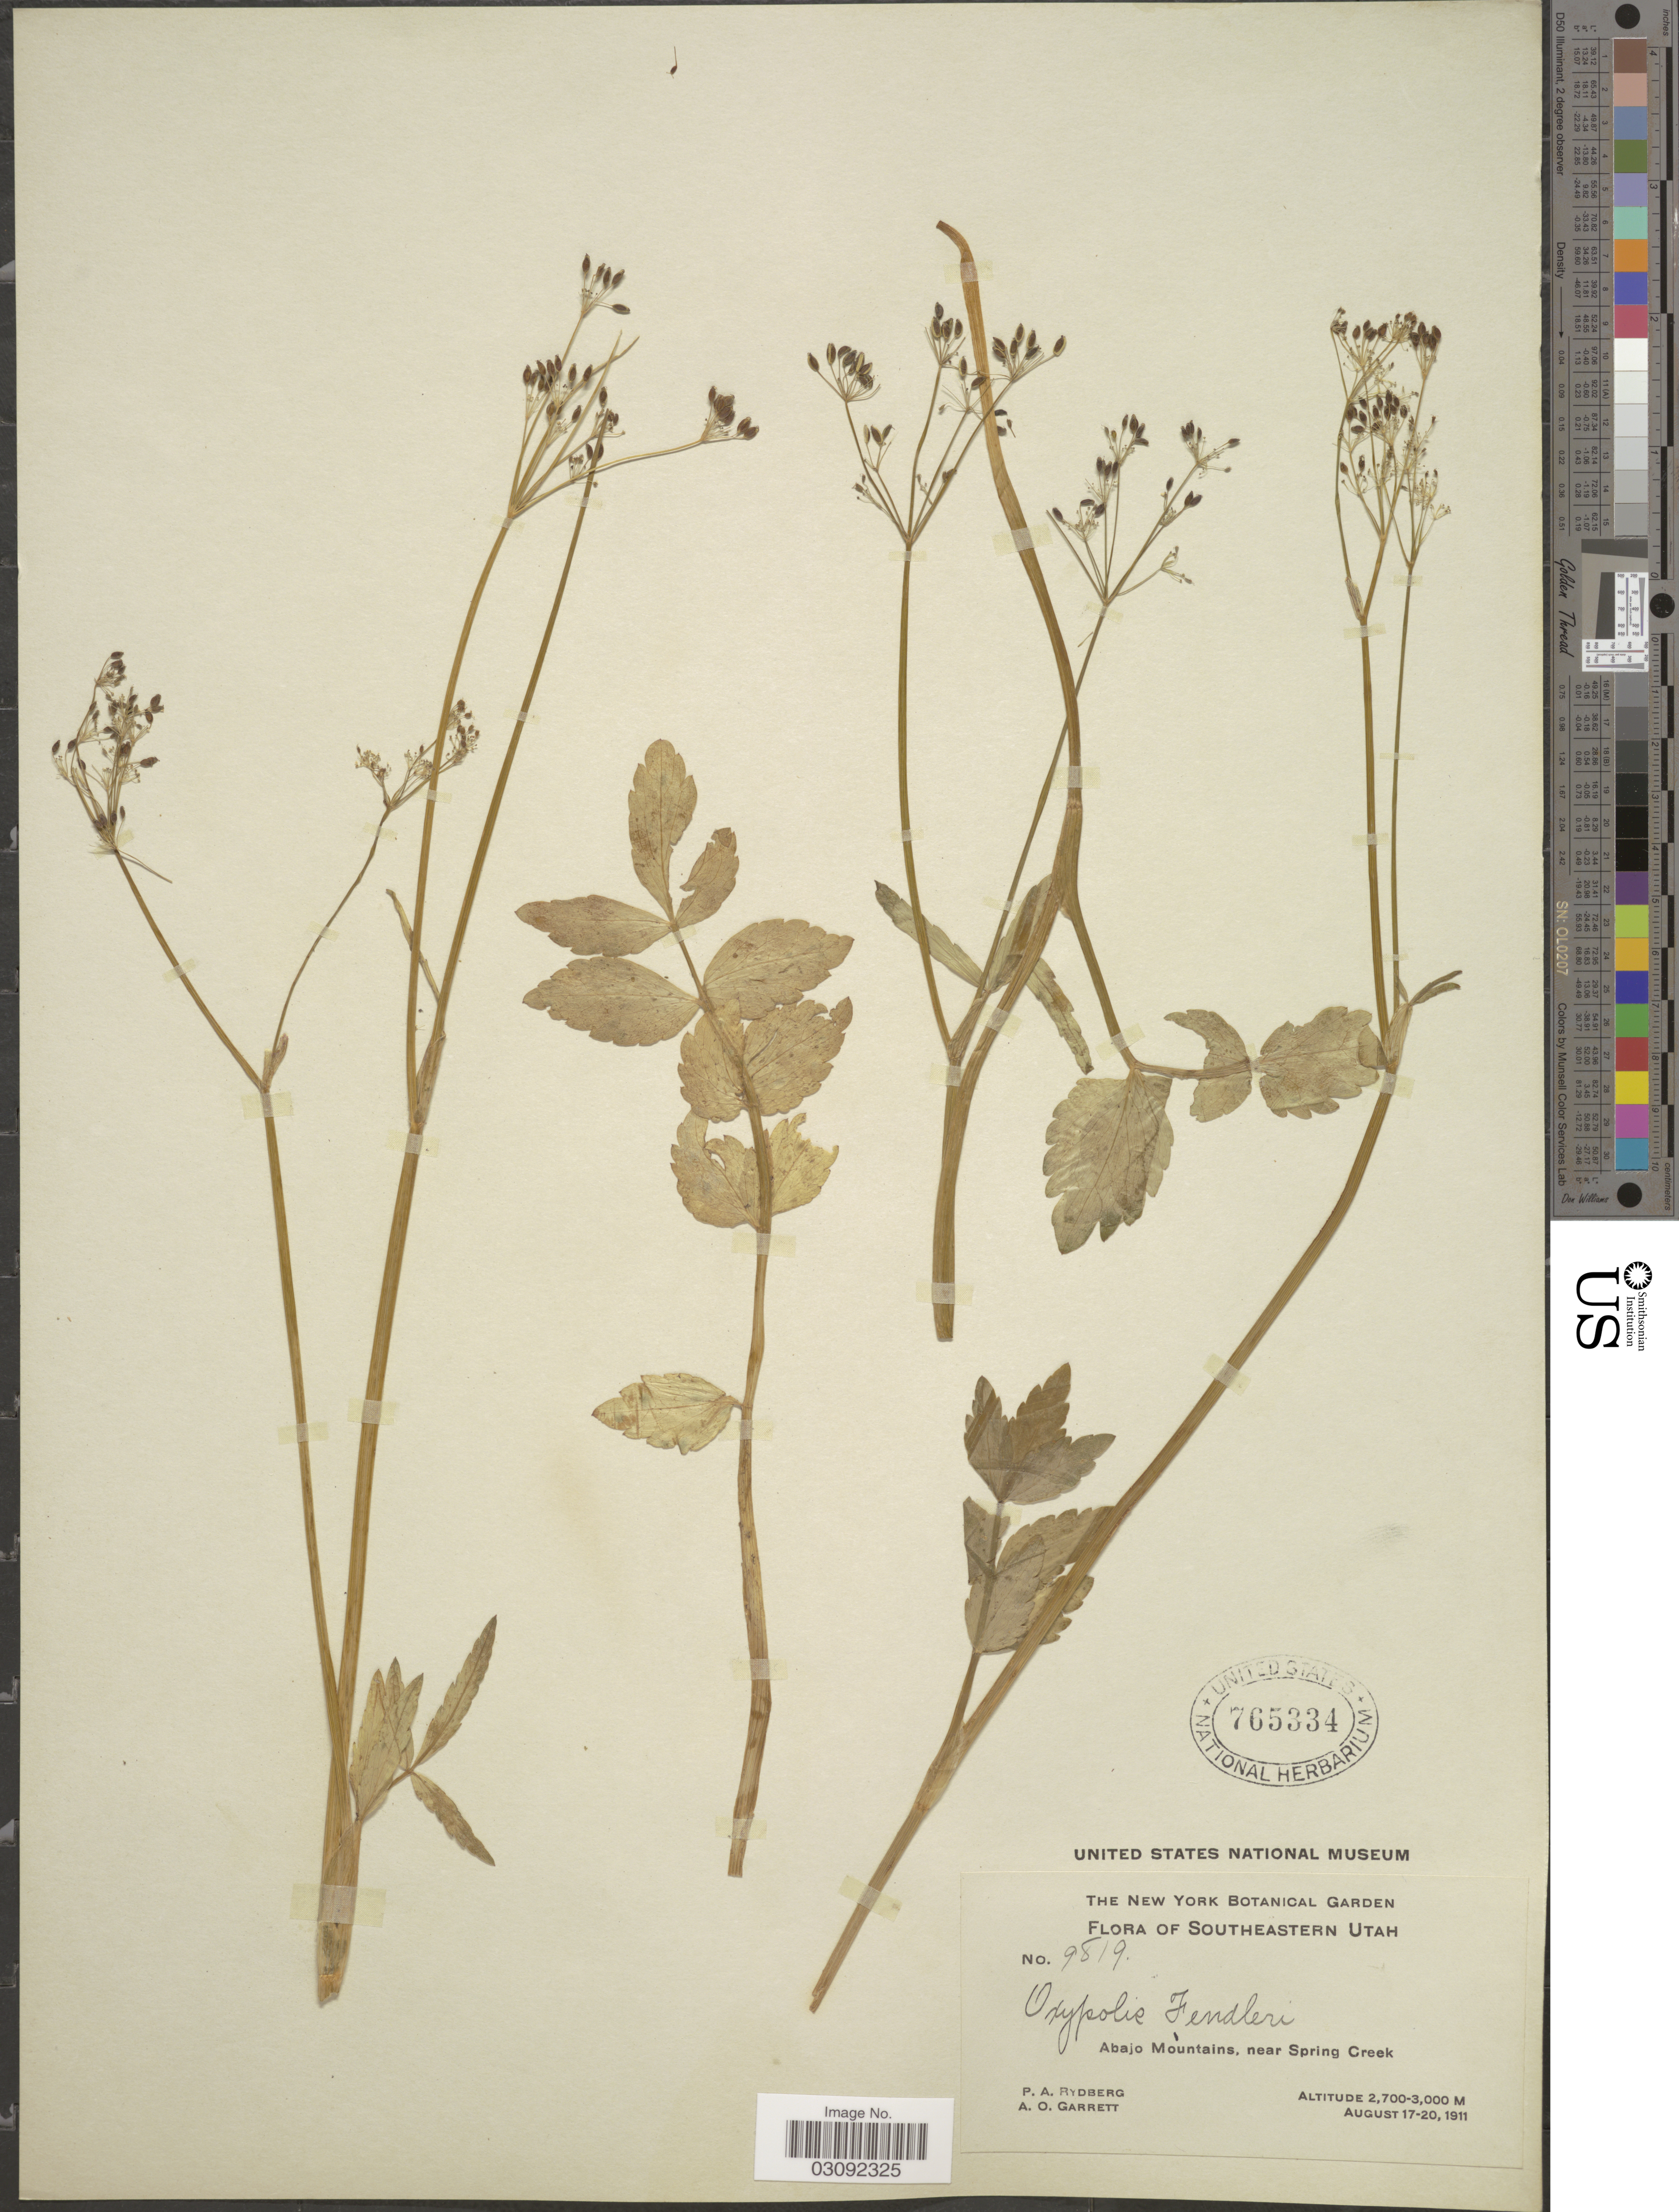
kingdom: Plantae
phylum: Tracheophyta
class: Magnoliopsida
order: Apiales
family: Apiaceae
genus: Oxypolis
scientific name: Oxypolis fendleri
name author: (A. Gray) A. Heller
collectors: P. A. Rydberg & A. O. Garrett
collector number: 9819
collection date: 1911-08-17/1911-08-20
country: United States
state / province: Utah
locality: Southeastern Utah. Abajo Mountains, near Spring Creek.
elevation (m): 2700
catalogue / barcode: US 765334